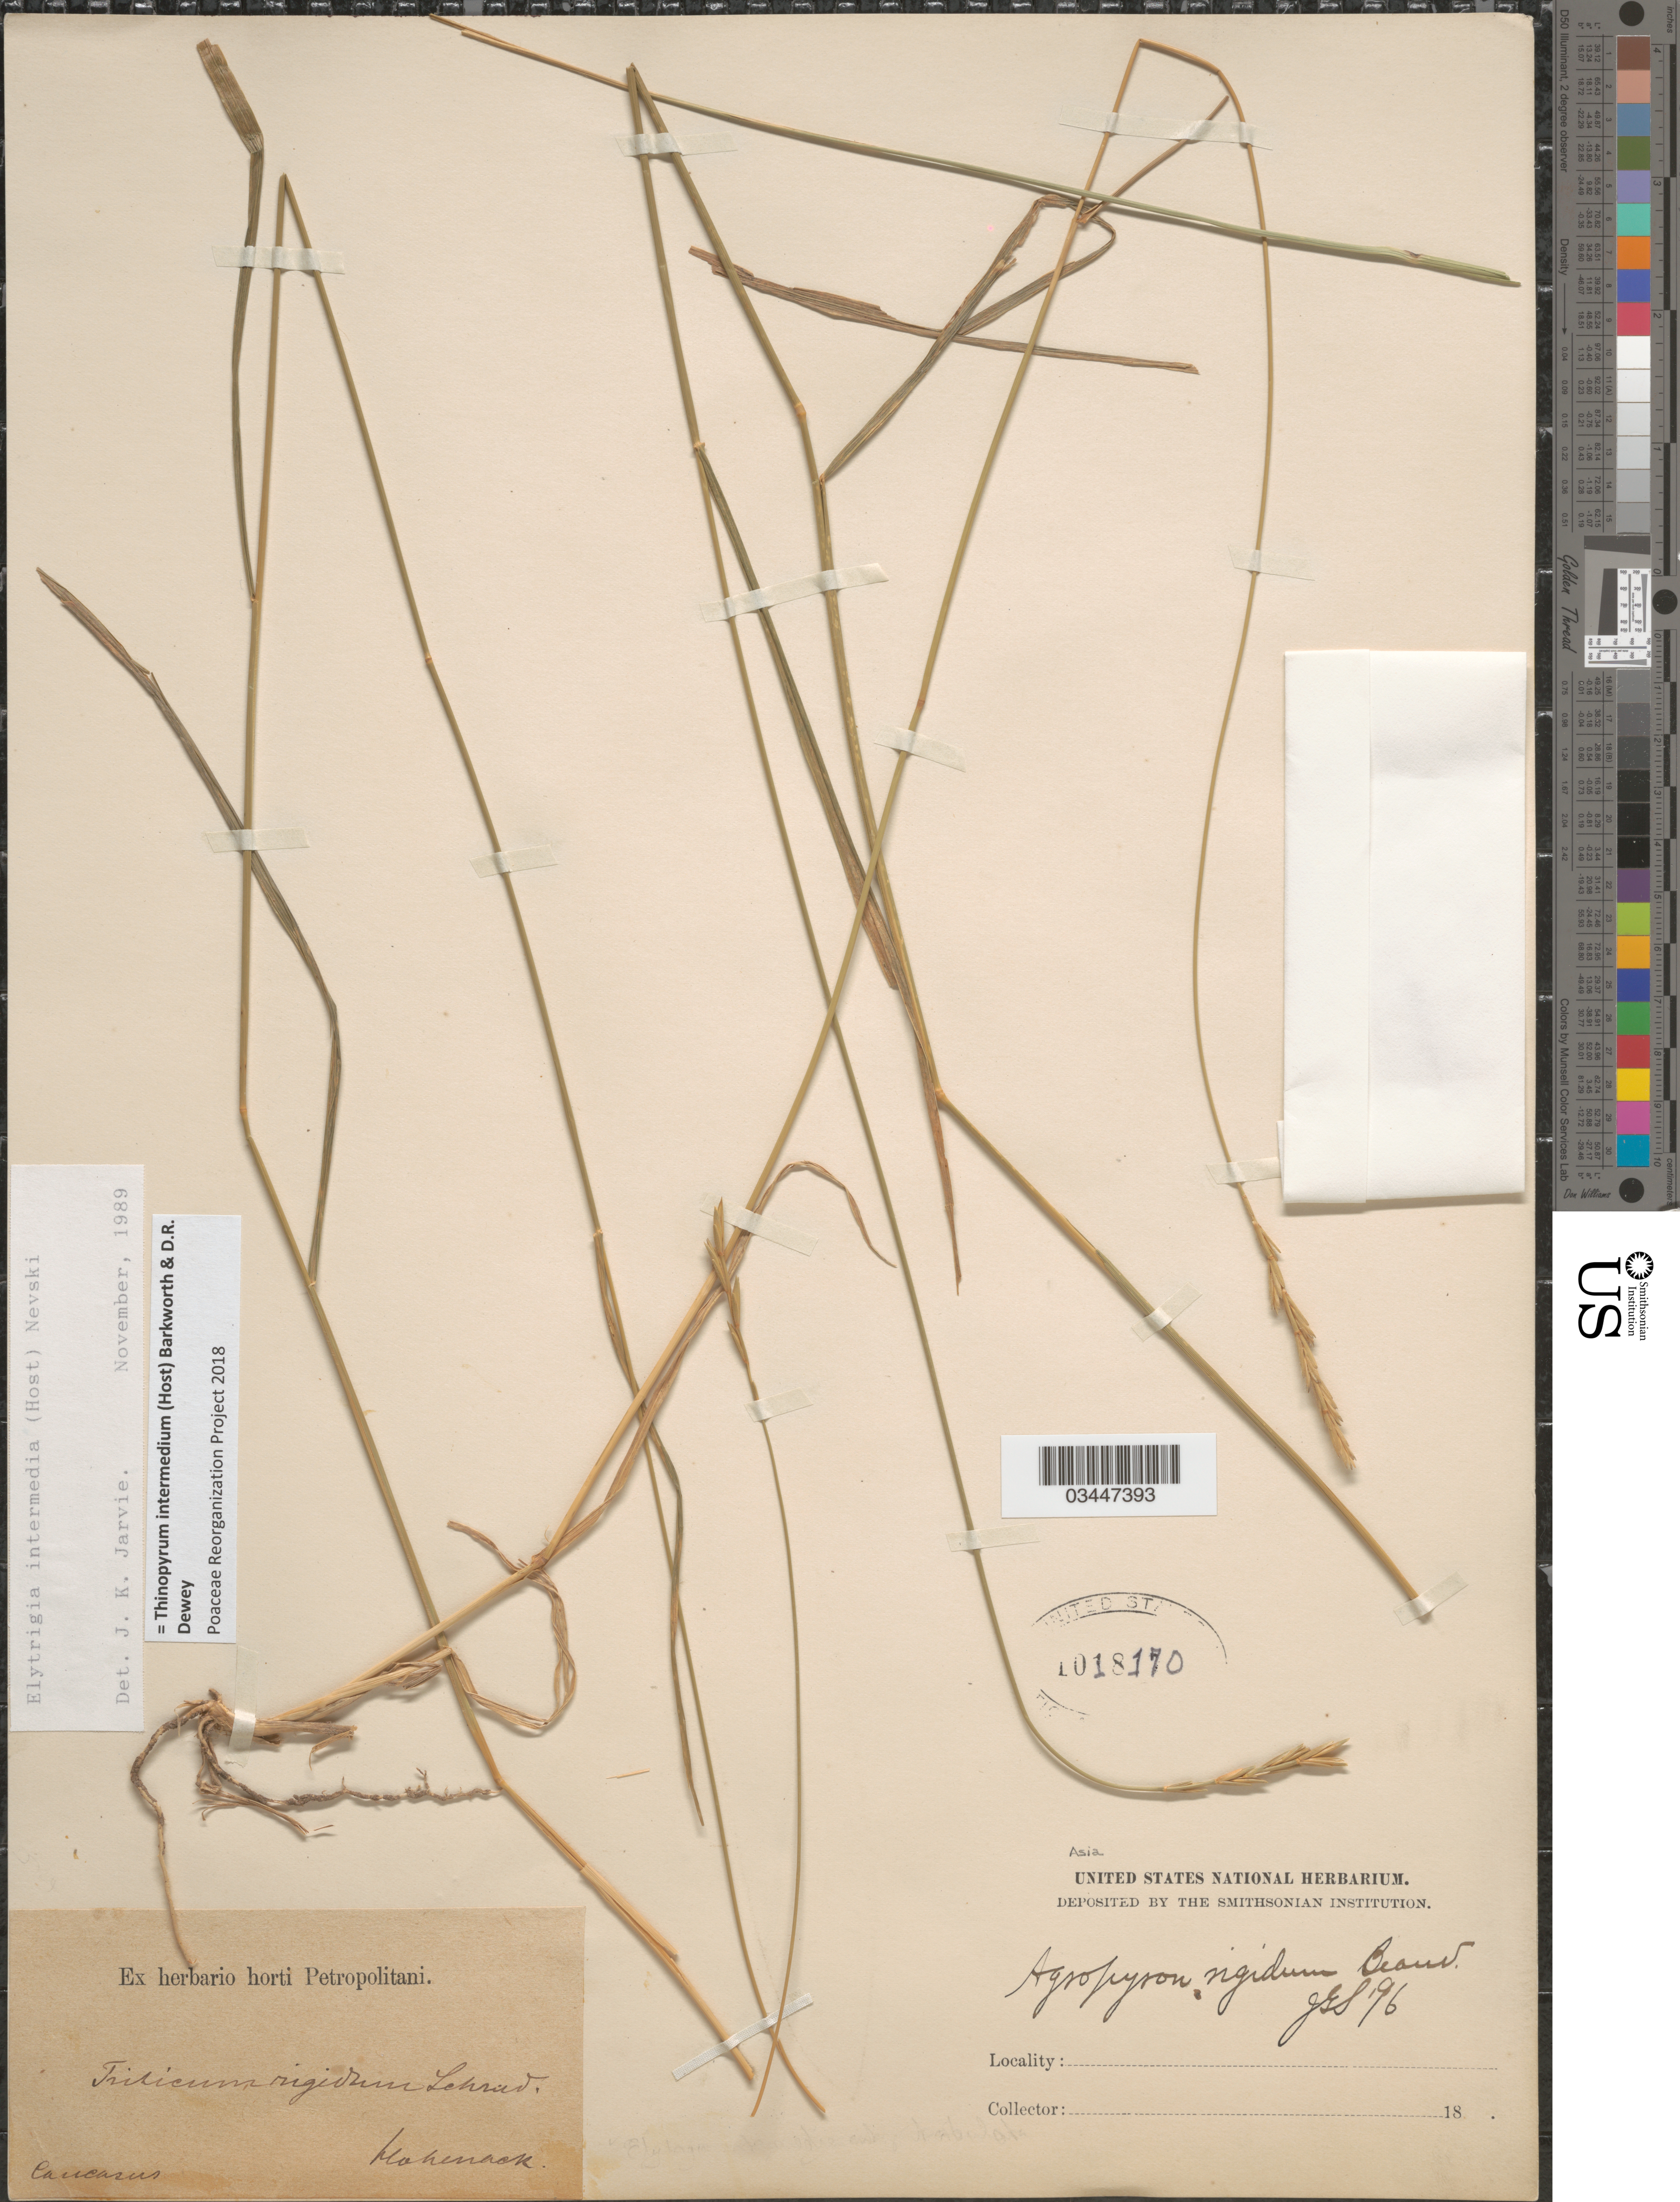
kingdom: Plantae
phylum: Tracheophyta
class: Liliopsida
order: Poales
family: Poaceae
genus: Thinopyrum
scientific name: Thinopyrum intermedium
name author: (Host) Barkworth & Dewey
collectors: Hohenack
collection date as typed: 18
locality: Caucasus.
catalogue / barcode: US 1018170